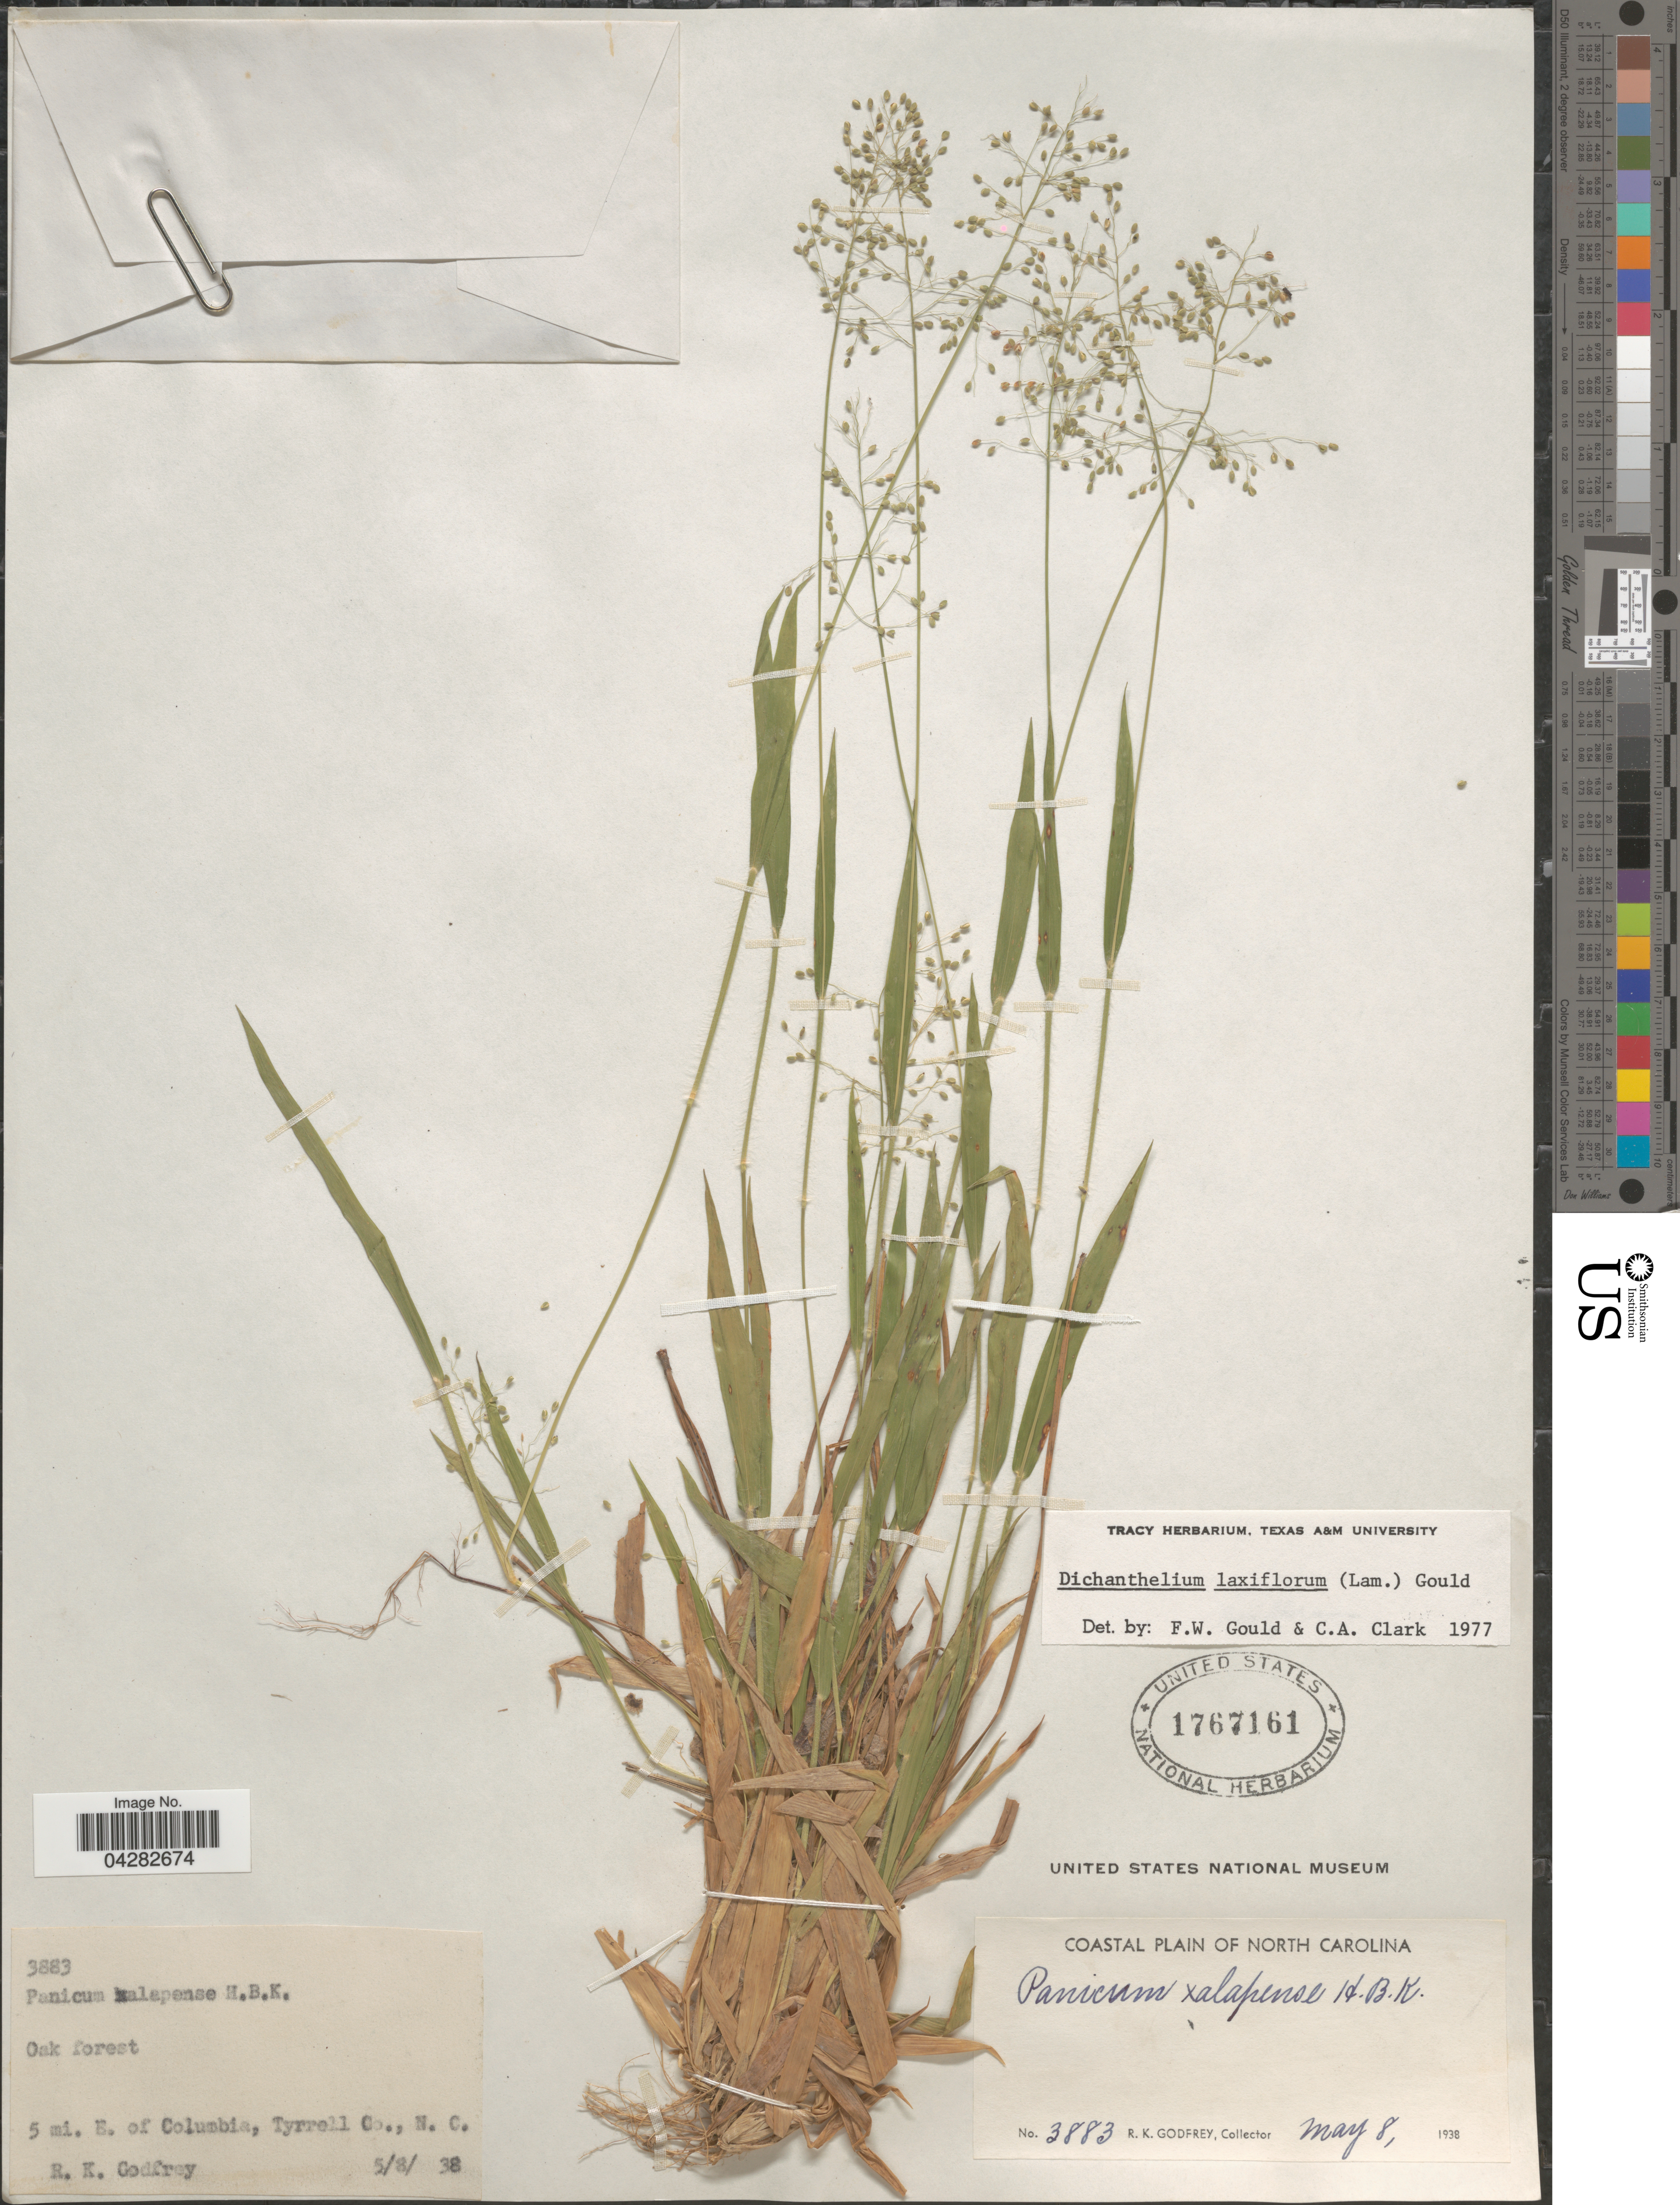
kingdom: Plantae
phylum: Tracheophyta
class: Liliopsida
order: Poales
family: Poaceae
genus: Dichanthelium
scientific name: Dichanthelium laxiflorum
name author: (Lam.) Gould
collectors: R. K. Godfrey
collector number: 3883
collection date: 1938-05-08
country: United States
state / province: North Carolina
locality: Coastal Plain of North Carolina. 5 mi. E. of Columbia, Tyrrell Co.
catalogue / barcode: US 1767161